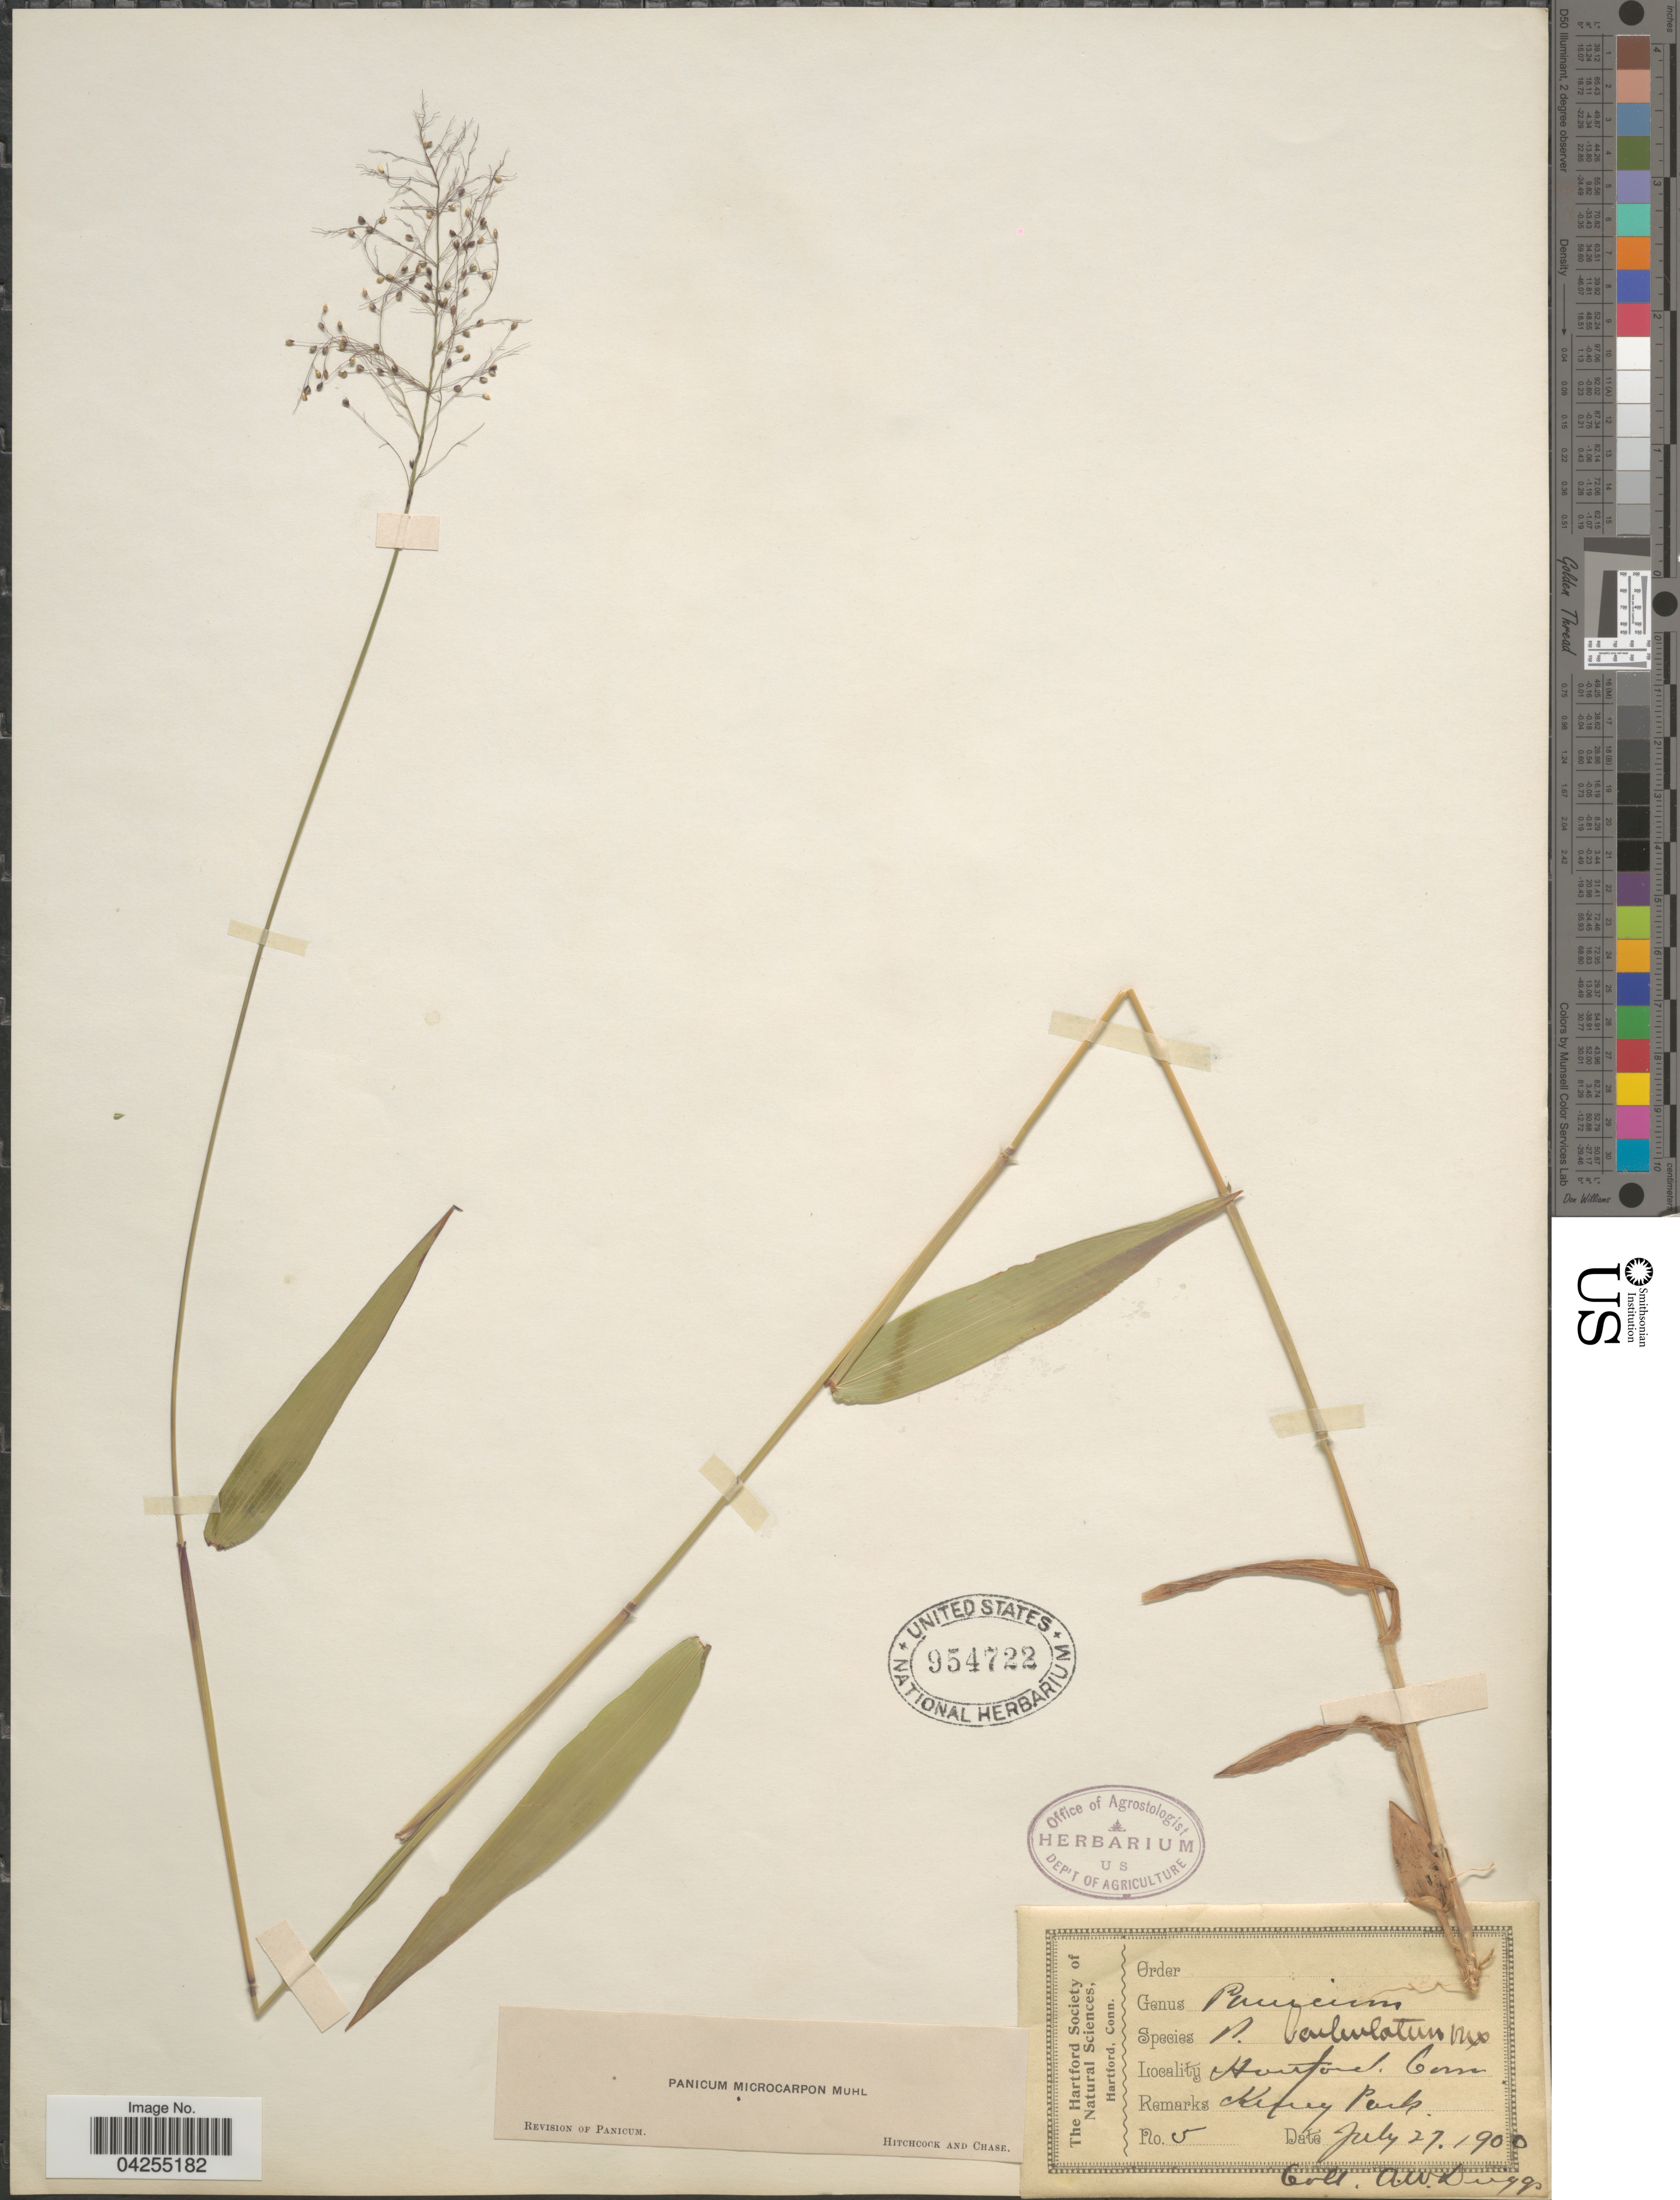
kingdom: Plantae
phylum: Tracheophyta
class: Liliopsida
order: Poales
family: Poaceae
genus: Dichanthelium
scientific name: Dichanthelium dichotomum var. dichotomum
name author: (L.) Gould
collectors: A. Driggs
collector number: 5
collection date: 1900-07-27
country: United States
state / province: Connecticut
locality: Harford. Keney Park.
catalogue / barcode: US 954722